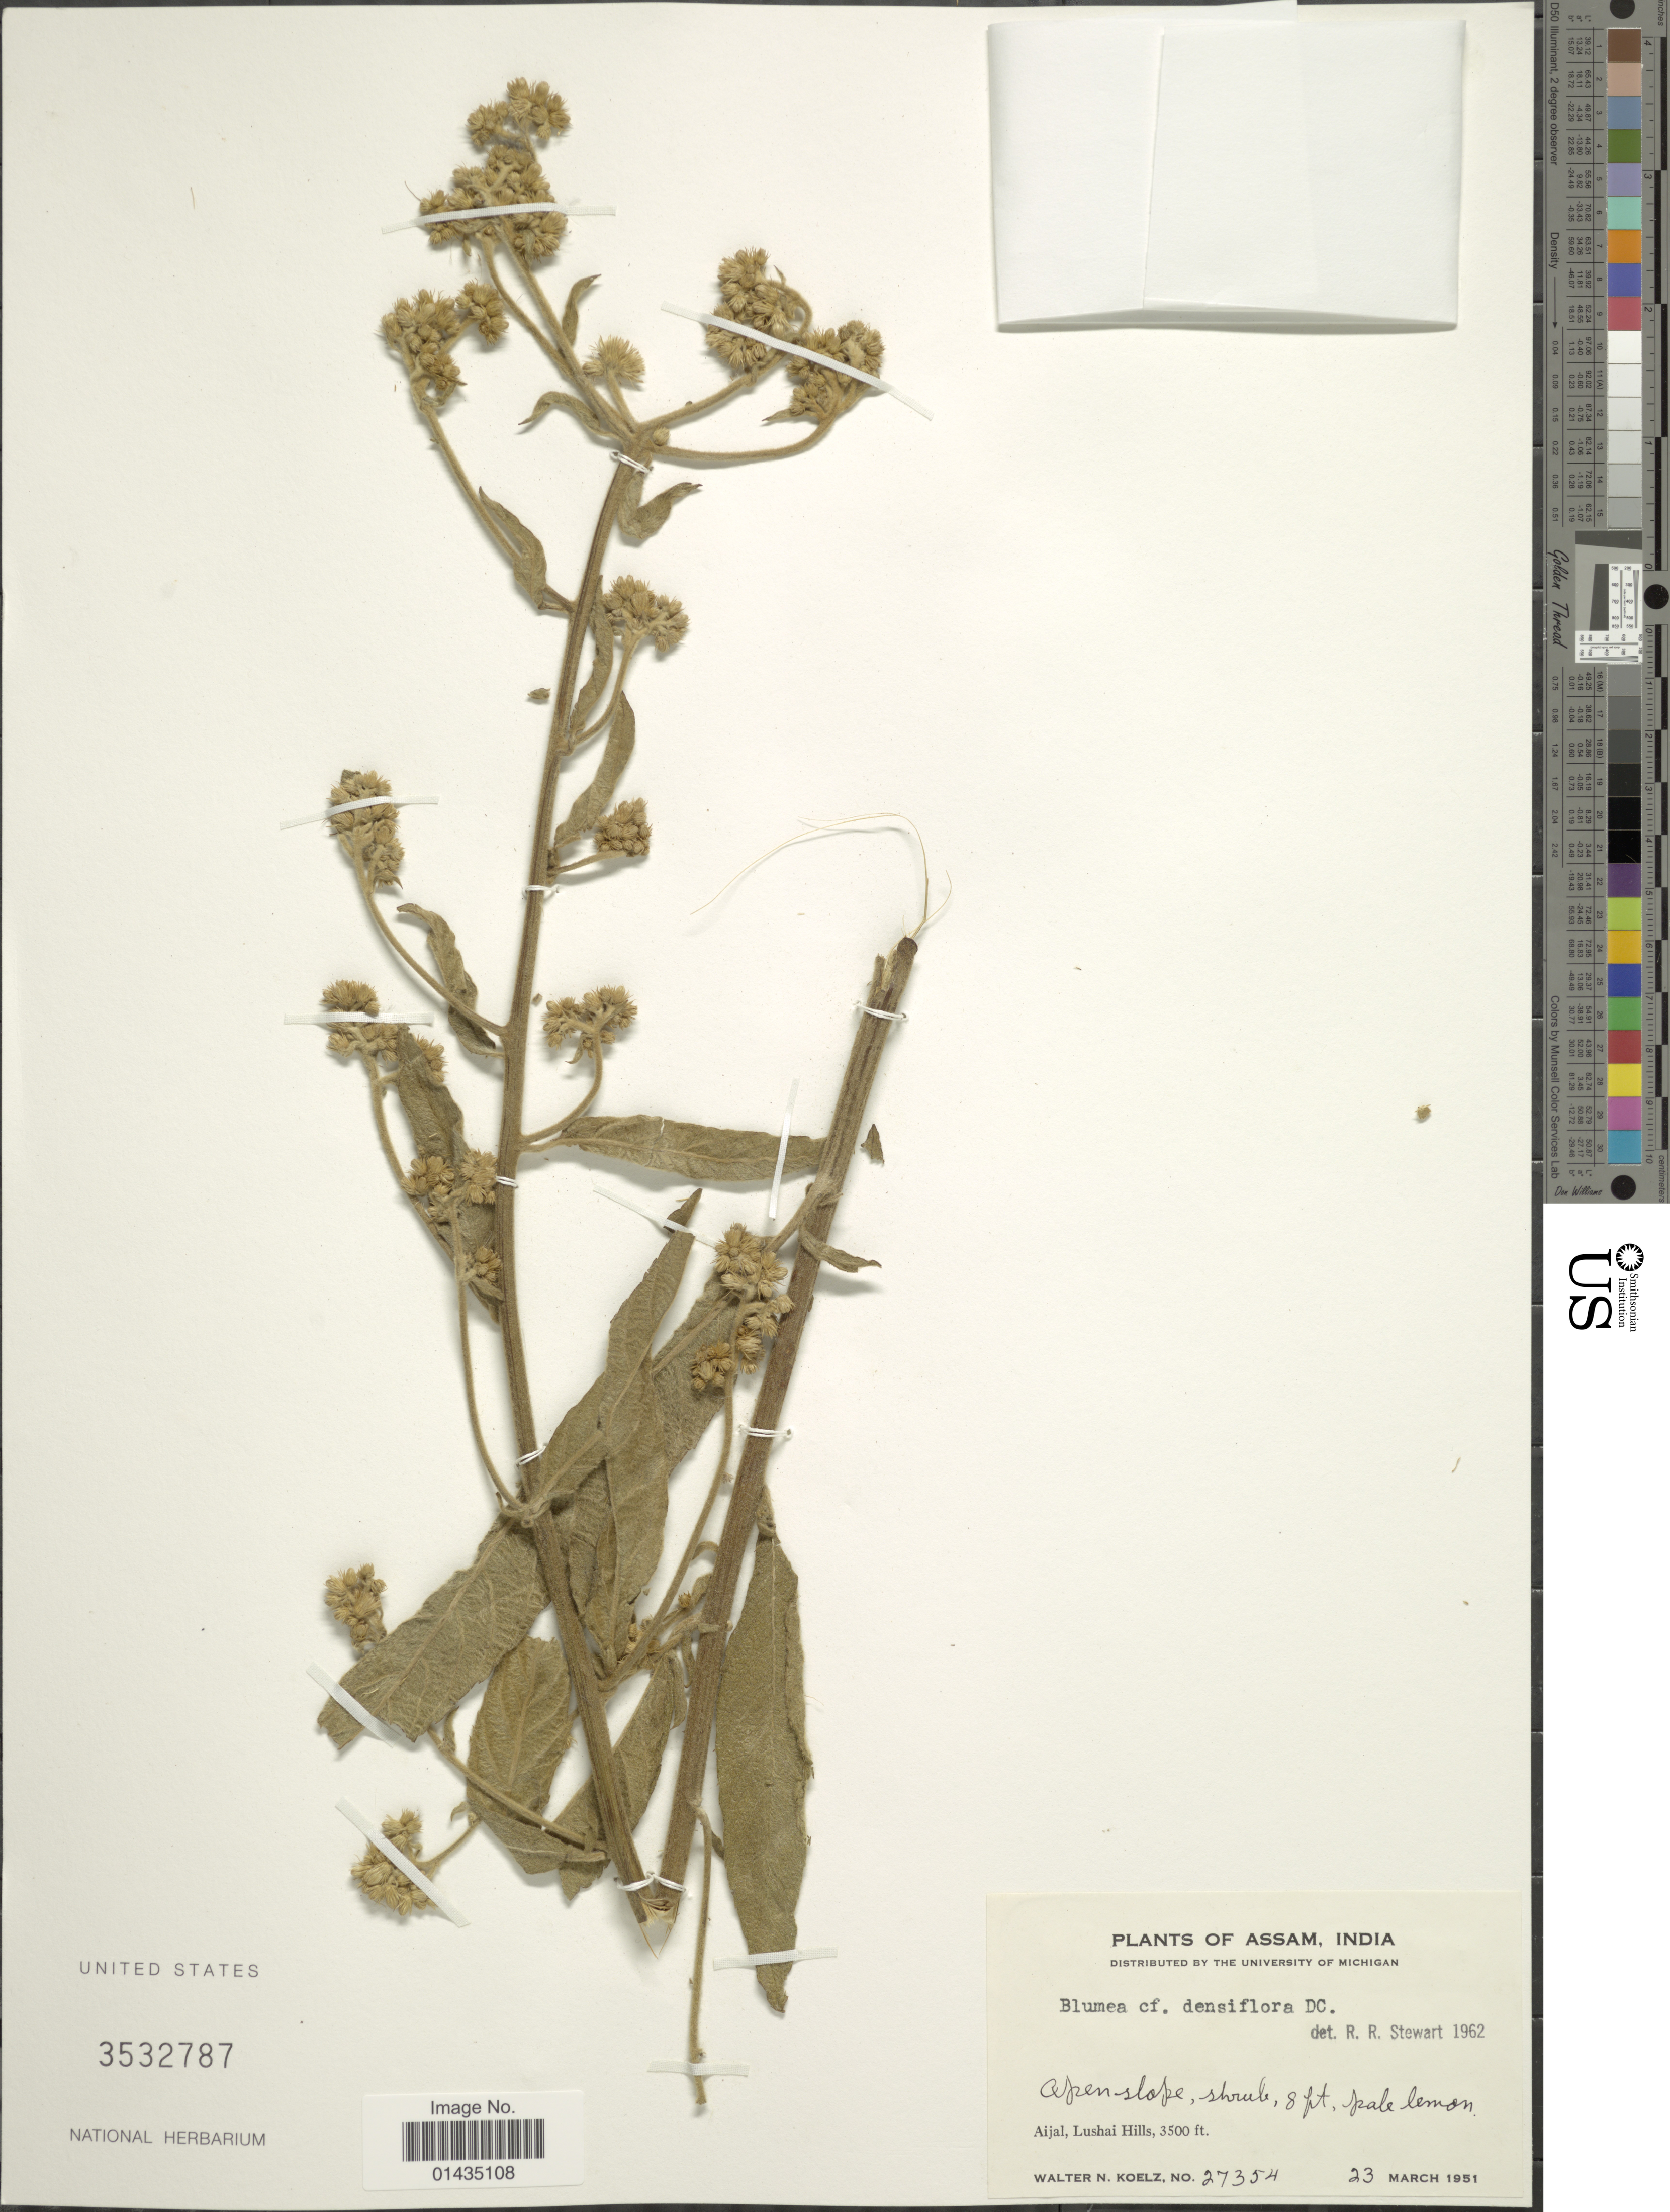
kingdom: Plantae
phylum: Tracheophyta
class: Magnoliopsida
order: Asterales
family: Asteraceae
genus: Blumea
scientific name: Blumea densiflora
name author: DC.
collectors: W. N. Koelz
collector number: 27354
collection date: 1951-03-23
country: India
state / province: Assam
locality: Aijal, Lushai Hills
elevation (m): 1067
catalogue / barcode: US 3532787